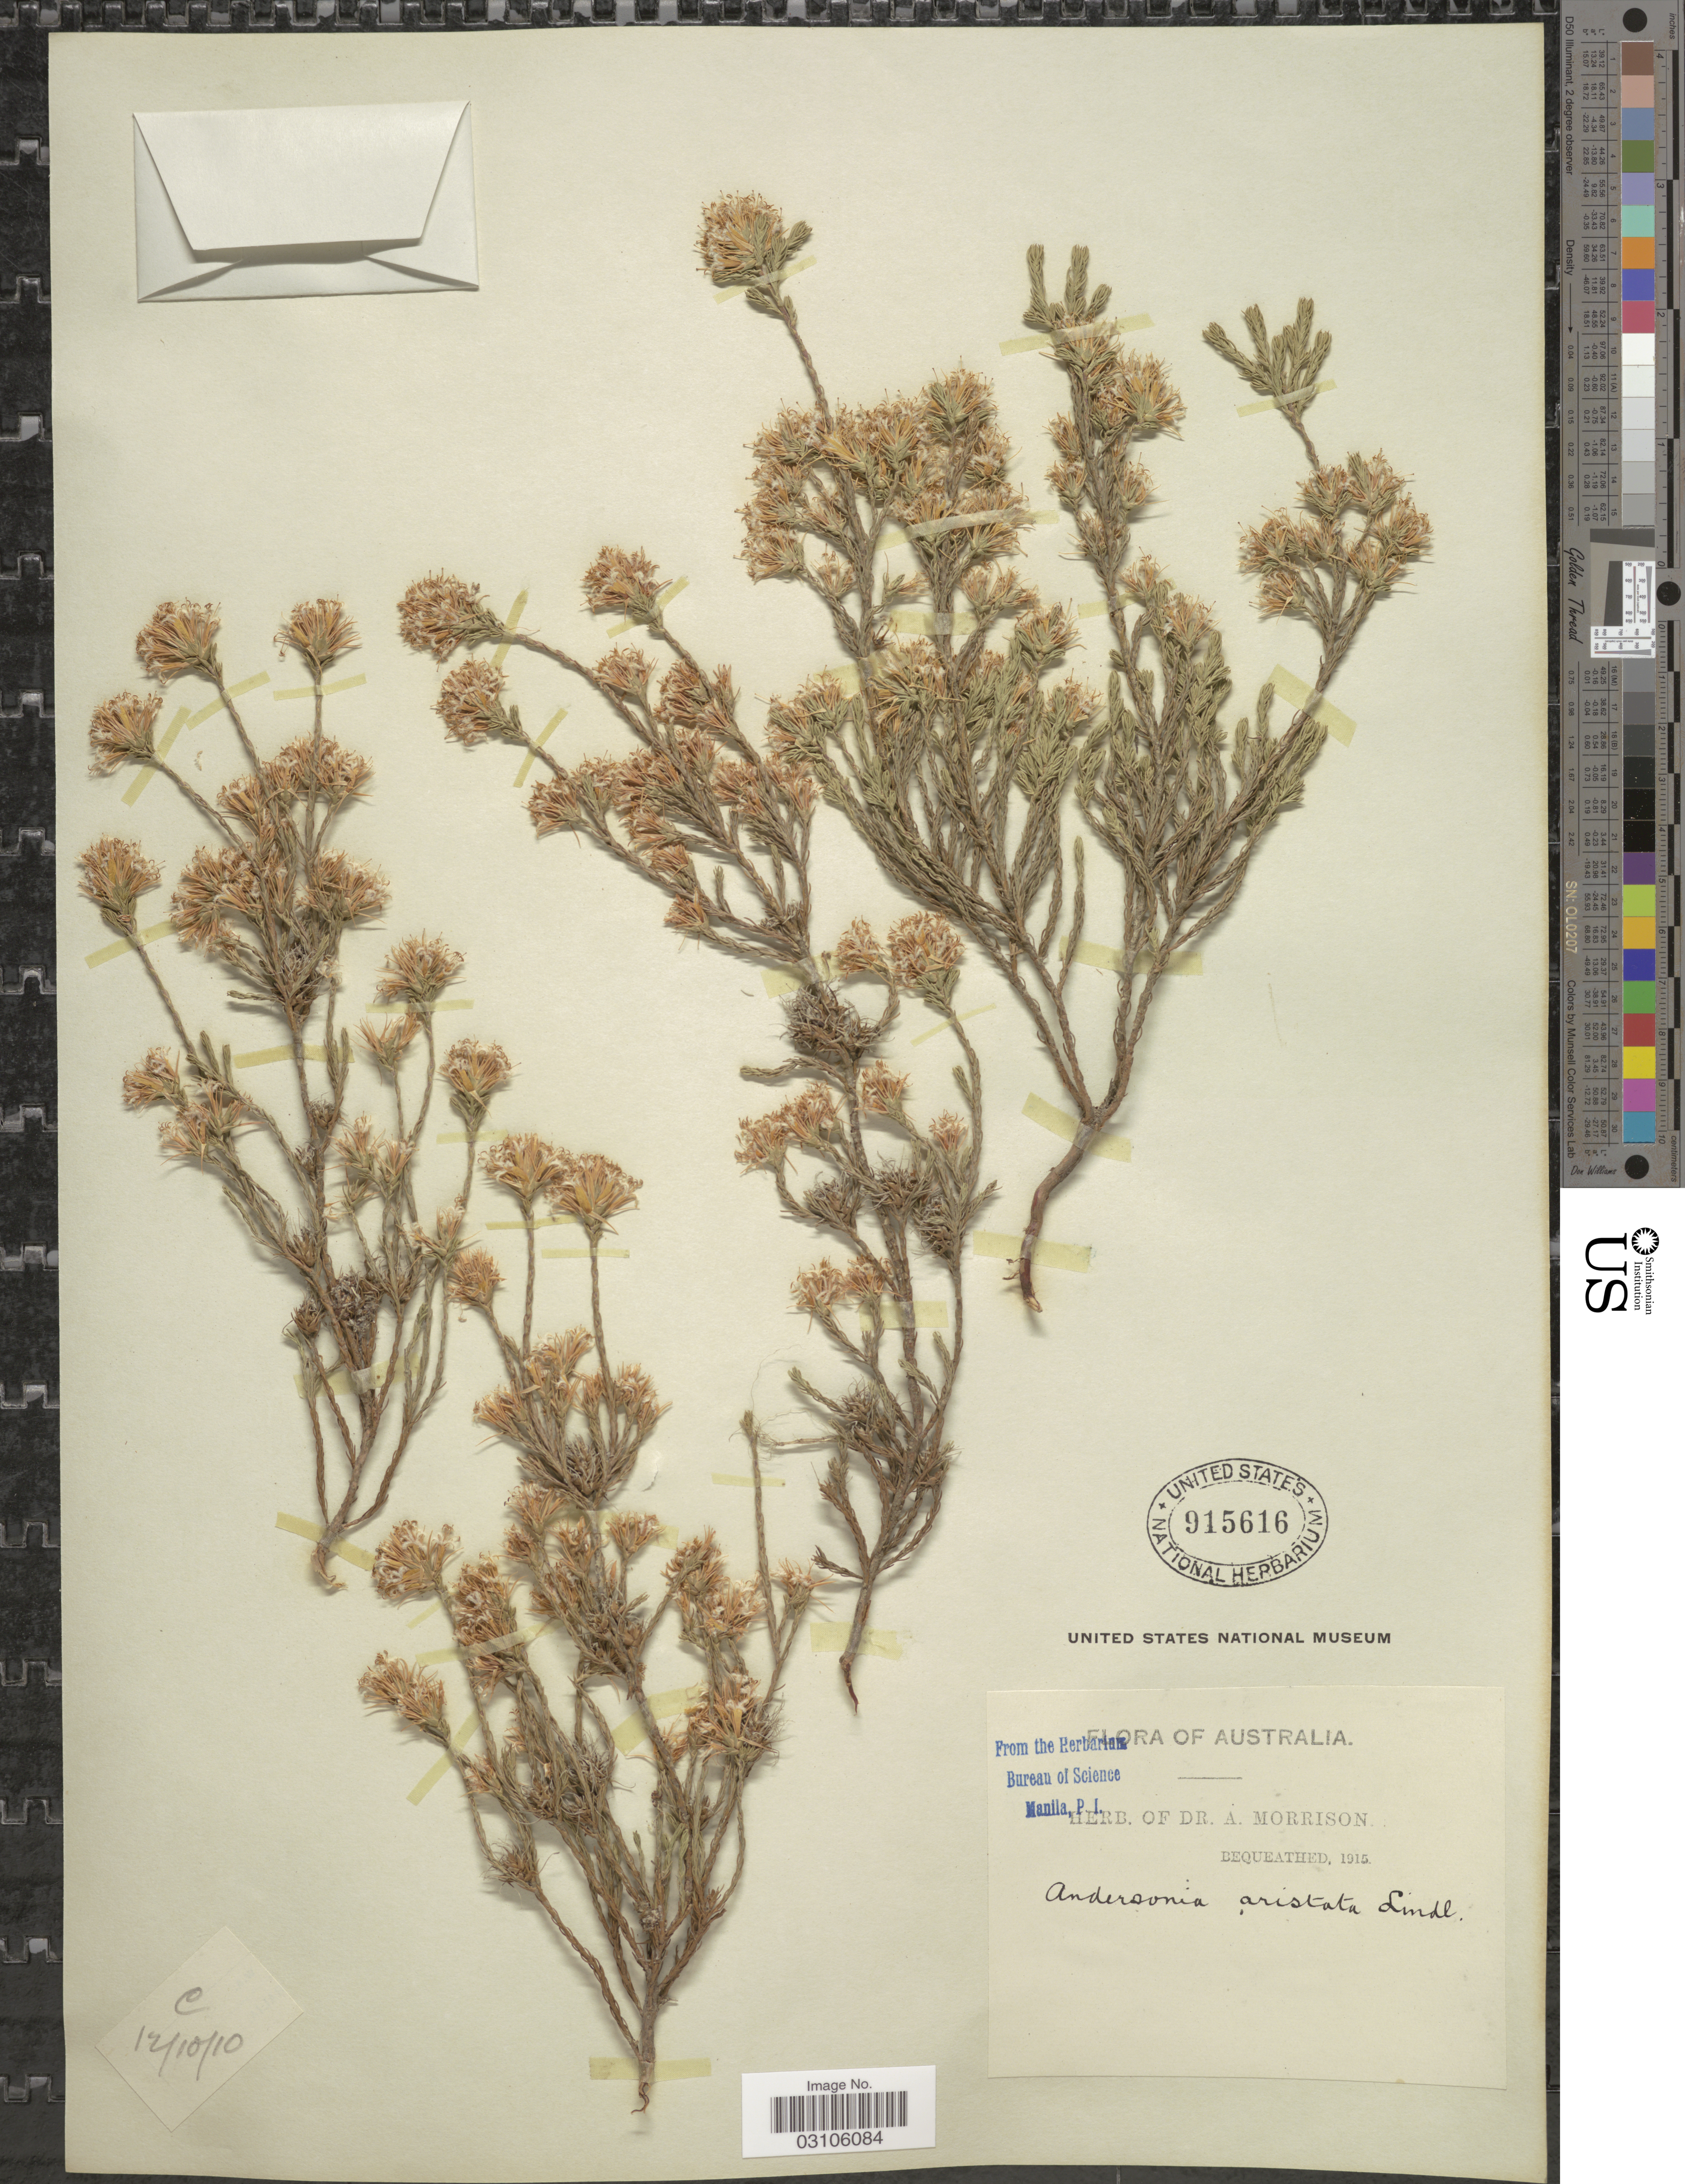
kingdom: Plantae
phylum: Tracheophyta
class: Magnoliopsida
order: Ericales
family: Ericaceae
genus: Andersonia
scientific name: Andersonia aristata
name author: Lindl.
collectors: ex herb. Dr. A. Morrison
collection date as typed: Transcribed d/m/y: 12/10/10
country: Australia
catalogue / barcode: US 915616